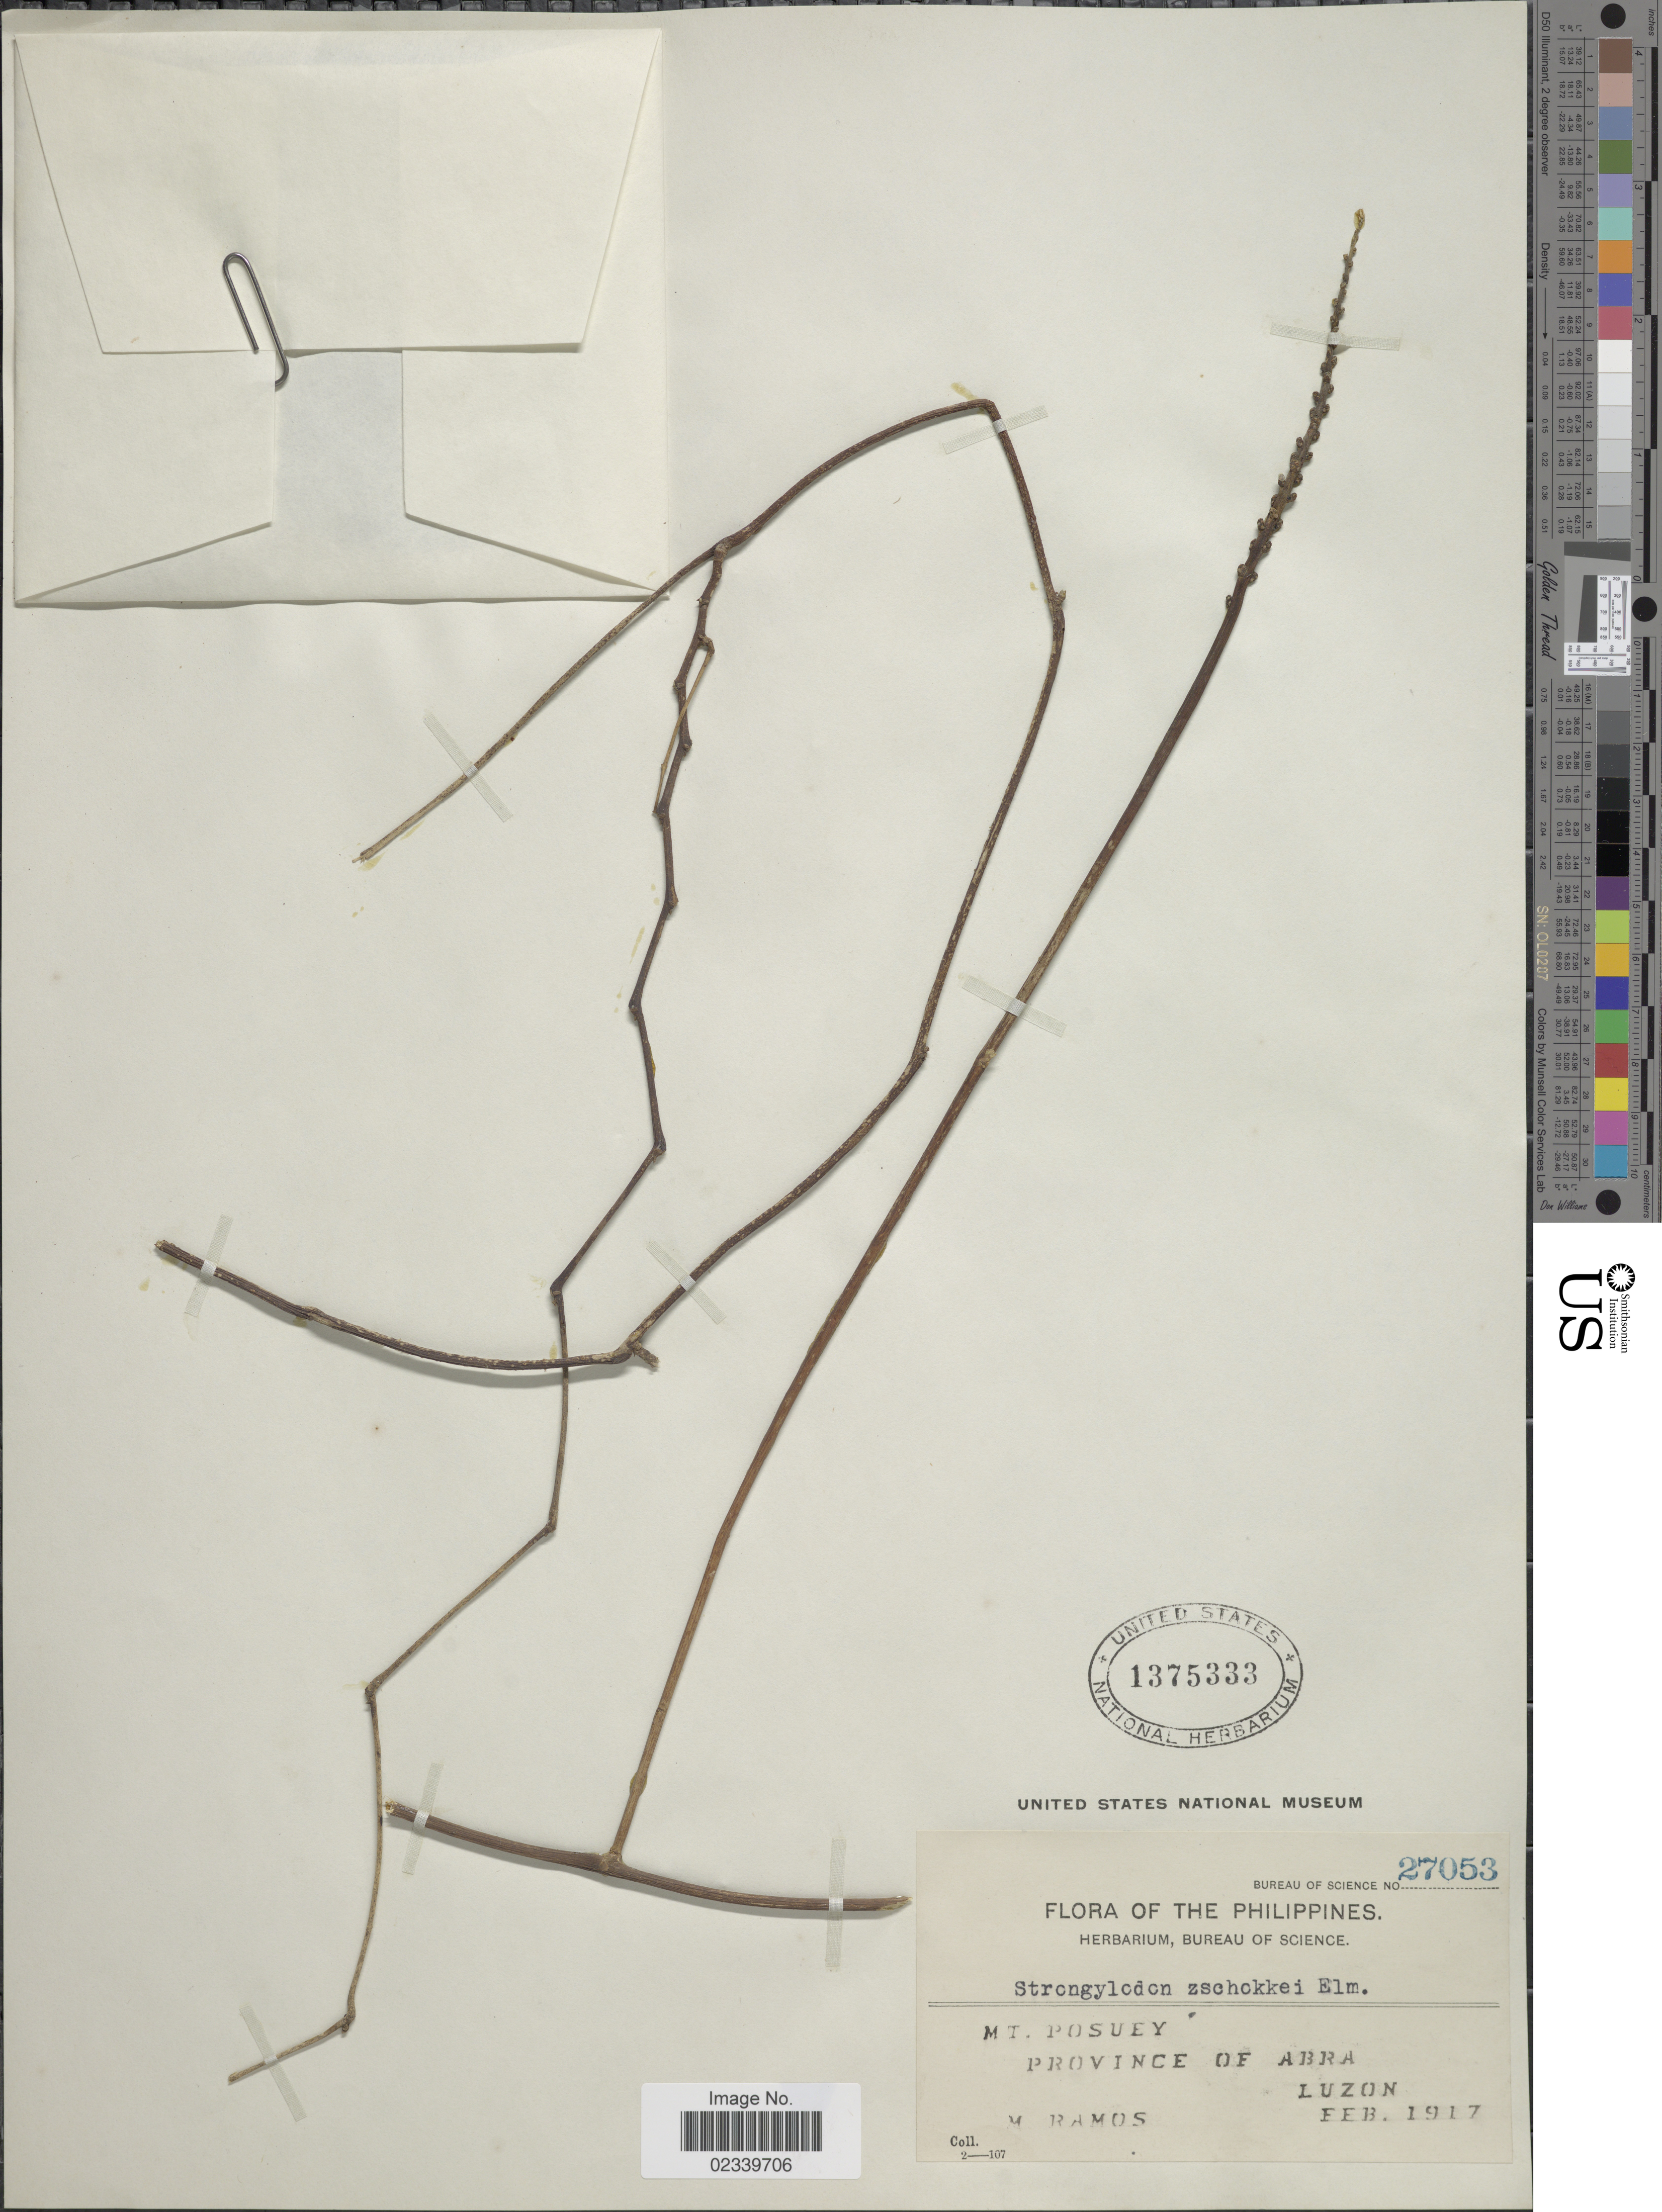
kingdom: Plantae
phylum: Tracheophyta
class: Magnoliopsida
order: Fabales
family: Fabaceae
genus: Strongylodon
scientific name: Strongylodon zschokkei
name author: Elmer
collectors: M. Ramos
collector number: Bureau of Science 27053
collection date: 1917-02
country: Philippines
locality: Mt. Posuey, Province of Abra, Luzon.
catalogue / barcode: US 1375333